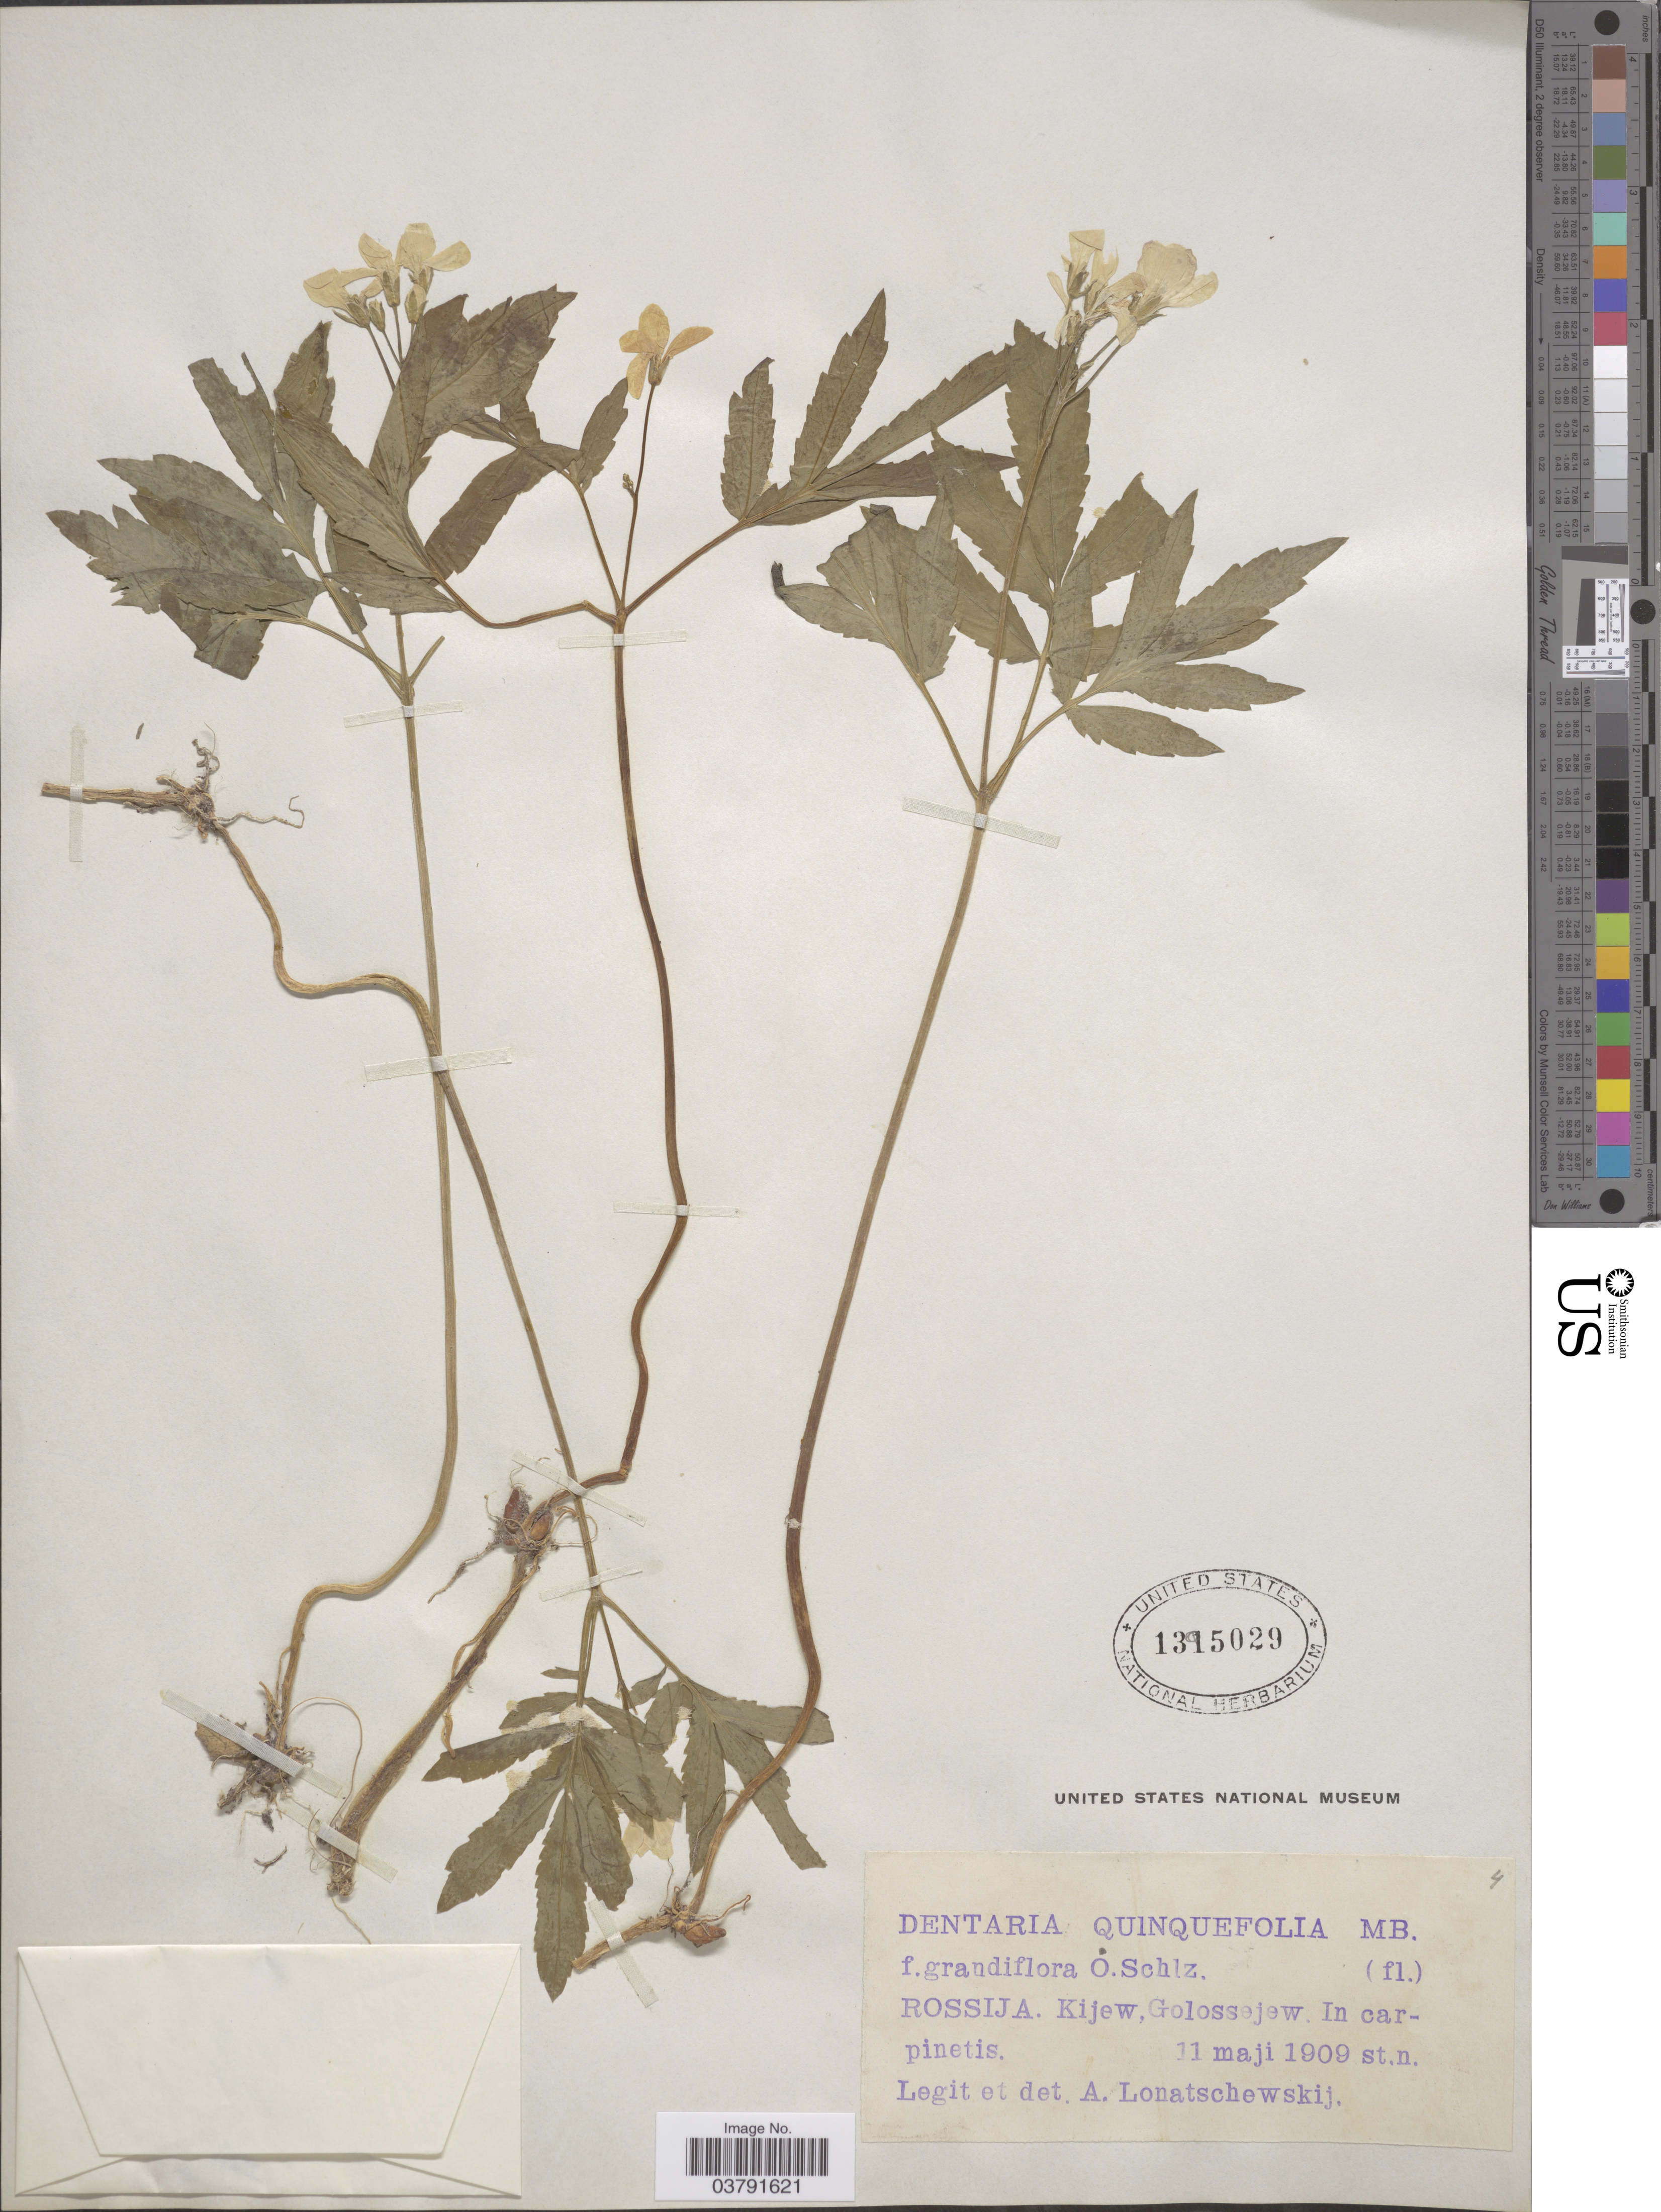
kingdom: Plantae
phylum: Tracheophyta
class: Magnoliopsida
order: Brassicales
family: Brassicaceae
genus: Dentaria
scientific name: Dentaria quinquefolia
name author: M. Bieb.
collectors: A. Lonatschewskij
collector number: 4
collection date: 1909-05-11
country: Ukraine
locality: Rossija. Kijew, Golossejew. In carpinetis.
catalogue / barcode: US 1395029